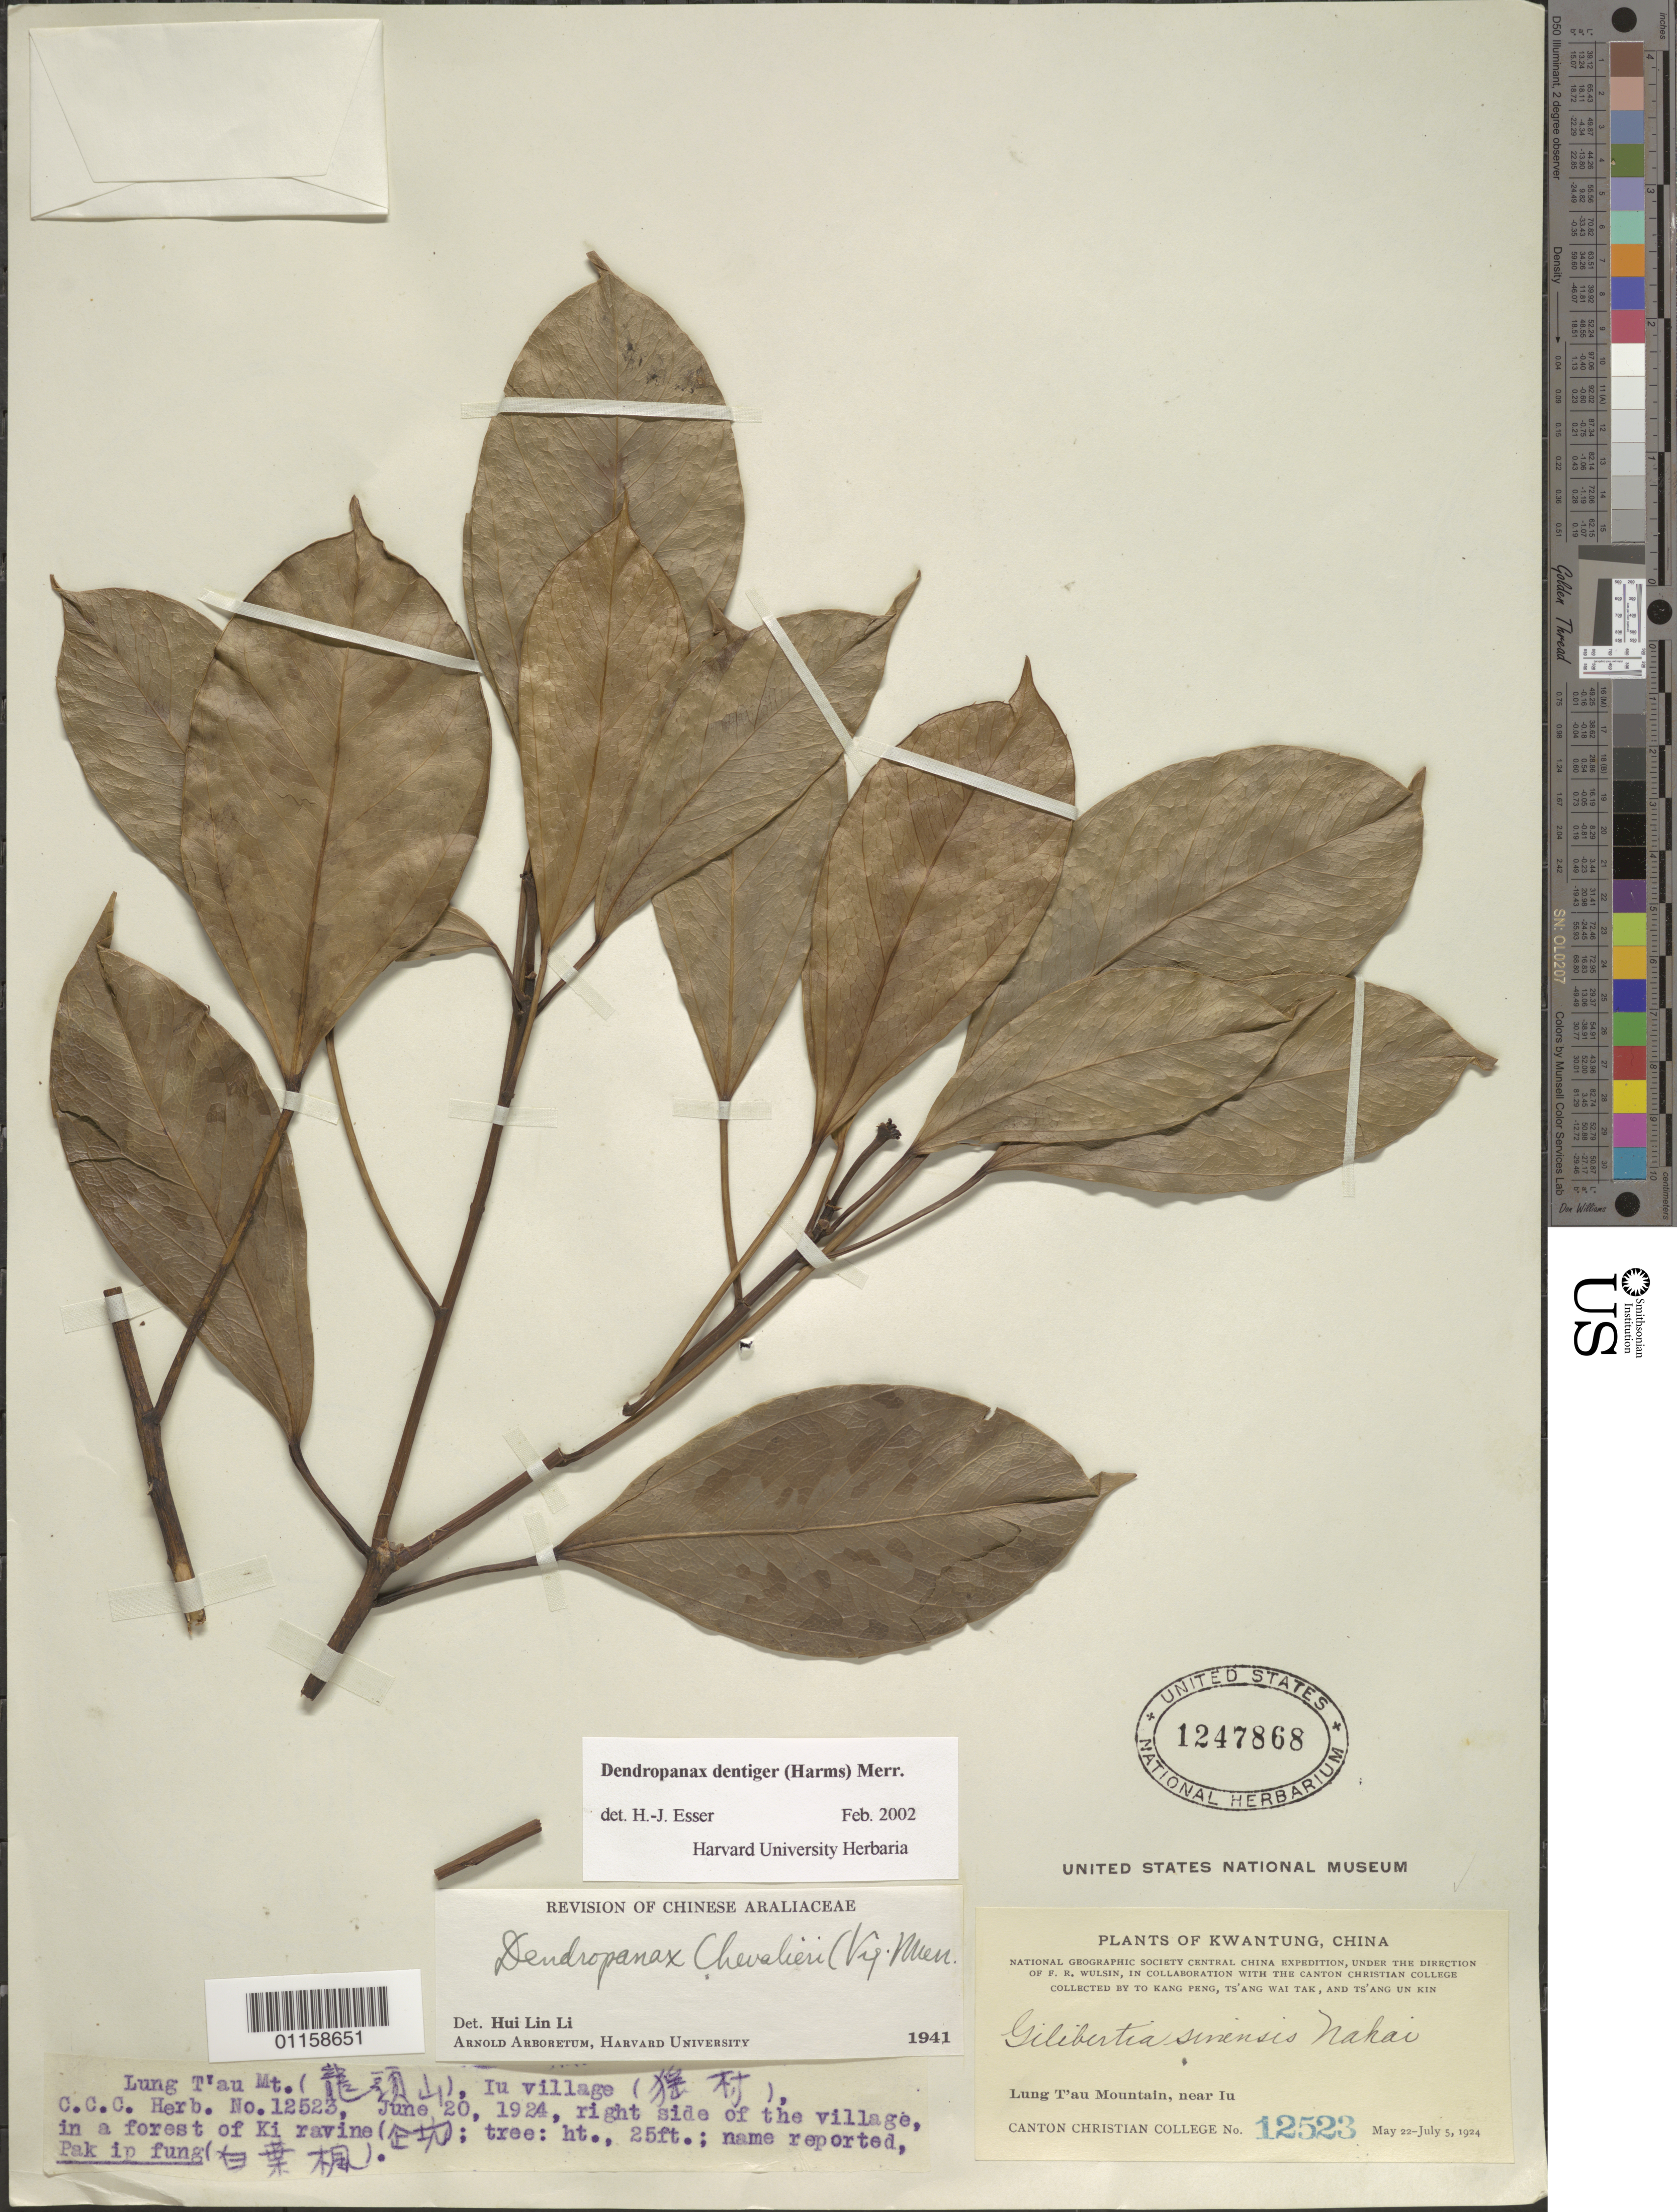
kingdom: Plantae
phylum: Tracheophyta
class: Magnoliopsida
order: Apiales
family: Araliaceae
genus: Dendropanax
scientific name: Dendropanax dentigerus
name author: (Harms) Merr.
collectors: Kang Peng To, W. T. Tsang & U. K. Tsang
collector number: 12523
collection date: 1924-05-22/1924-07-05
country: China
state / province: Guangdong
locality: Lung T'au Mt, near Iu.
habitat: Tree, in forest.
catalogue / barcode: US 1247868